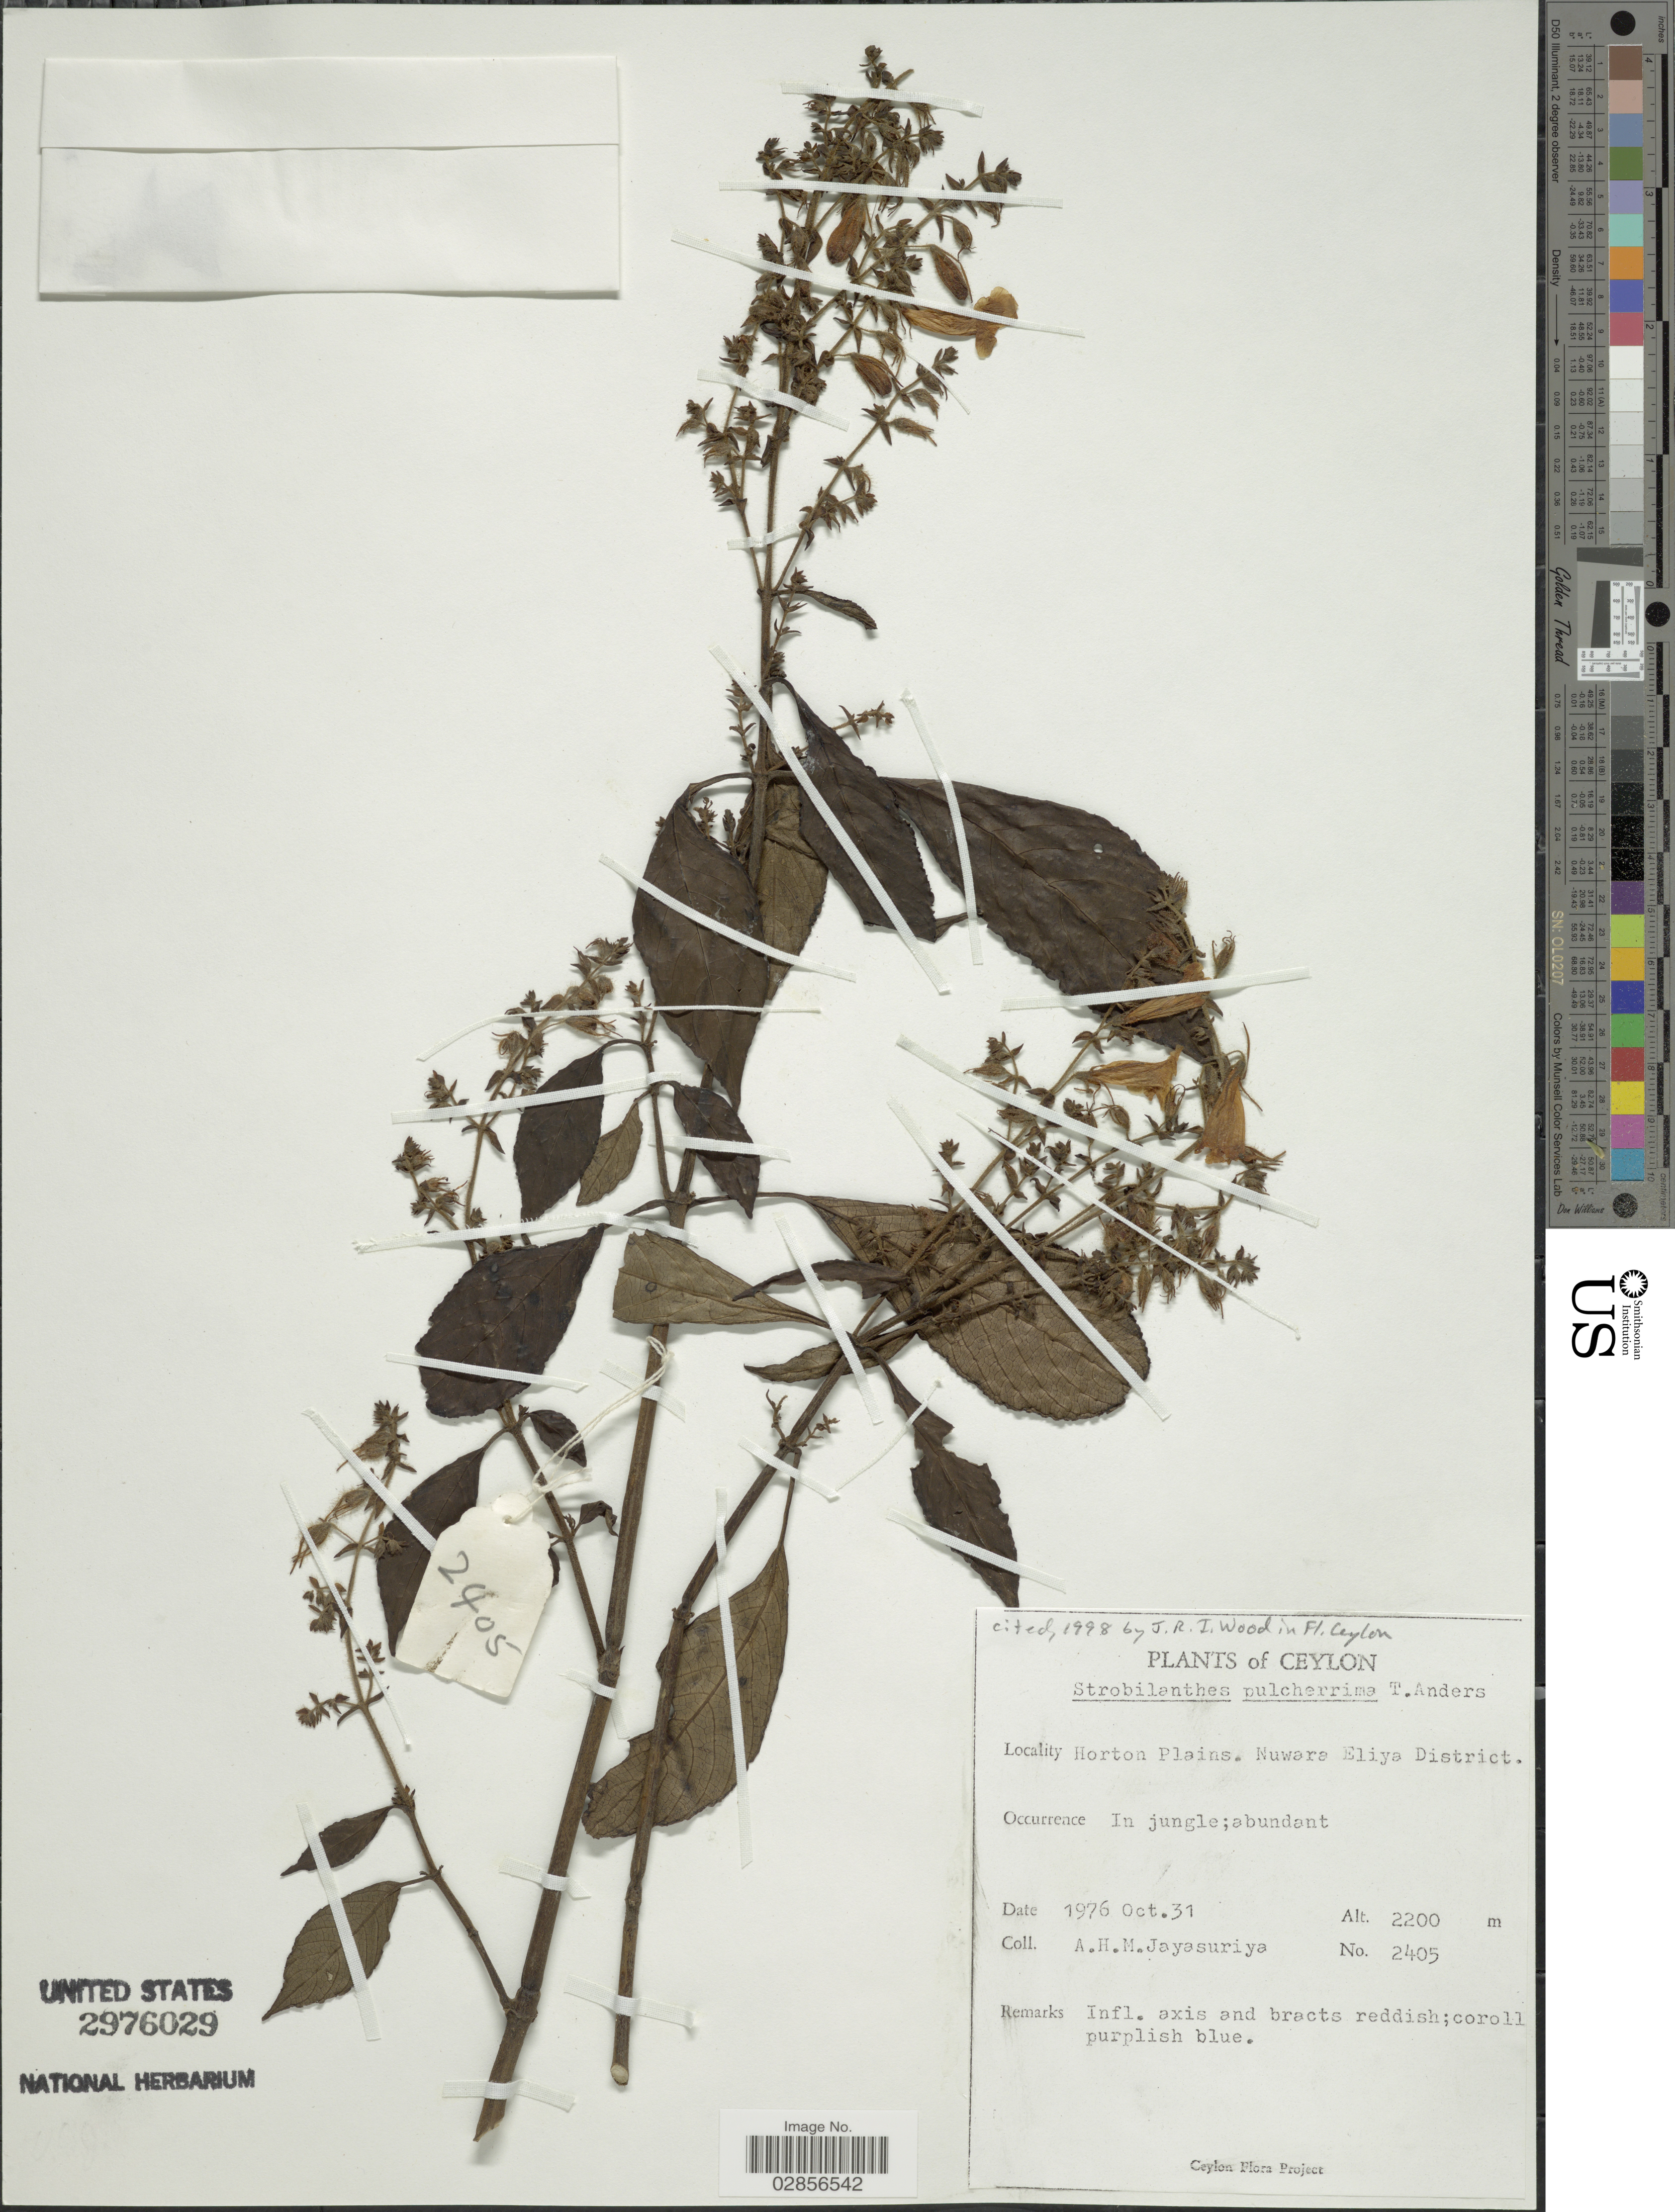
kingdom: Plantae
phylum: Tracheophyta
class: Magnoliopsida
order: Lamiales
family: Acanthaceae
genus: Strobilanthes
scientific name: Strobilanthes pulcherrima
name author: T. Anderson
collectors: A. H. Jayasuriya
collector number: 2405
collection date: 1976-10-31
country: Sri Lanka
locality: Ceylon, Horton Plains. Nuwara Eliya District.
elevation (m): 2200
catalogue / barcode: US 2976029